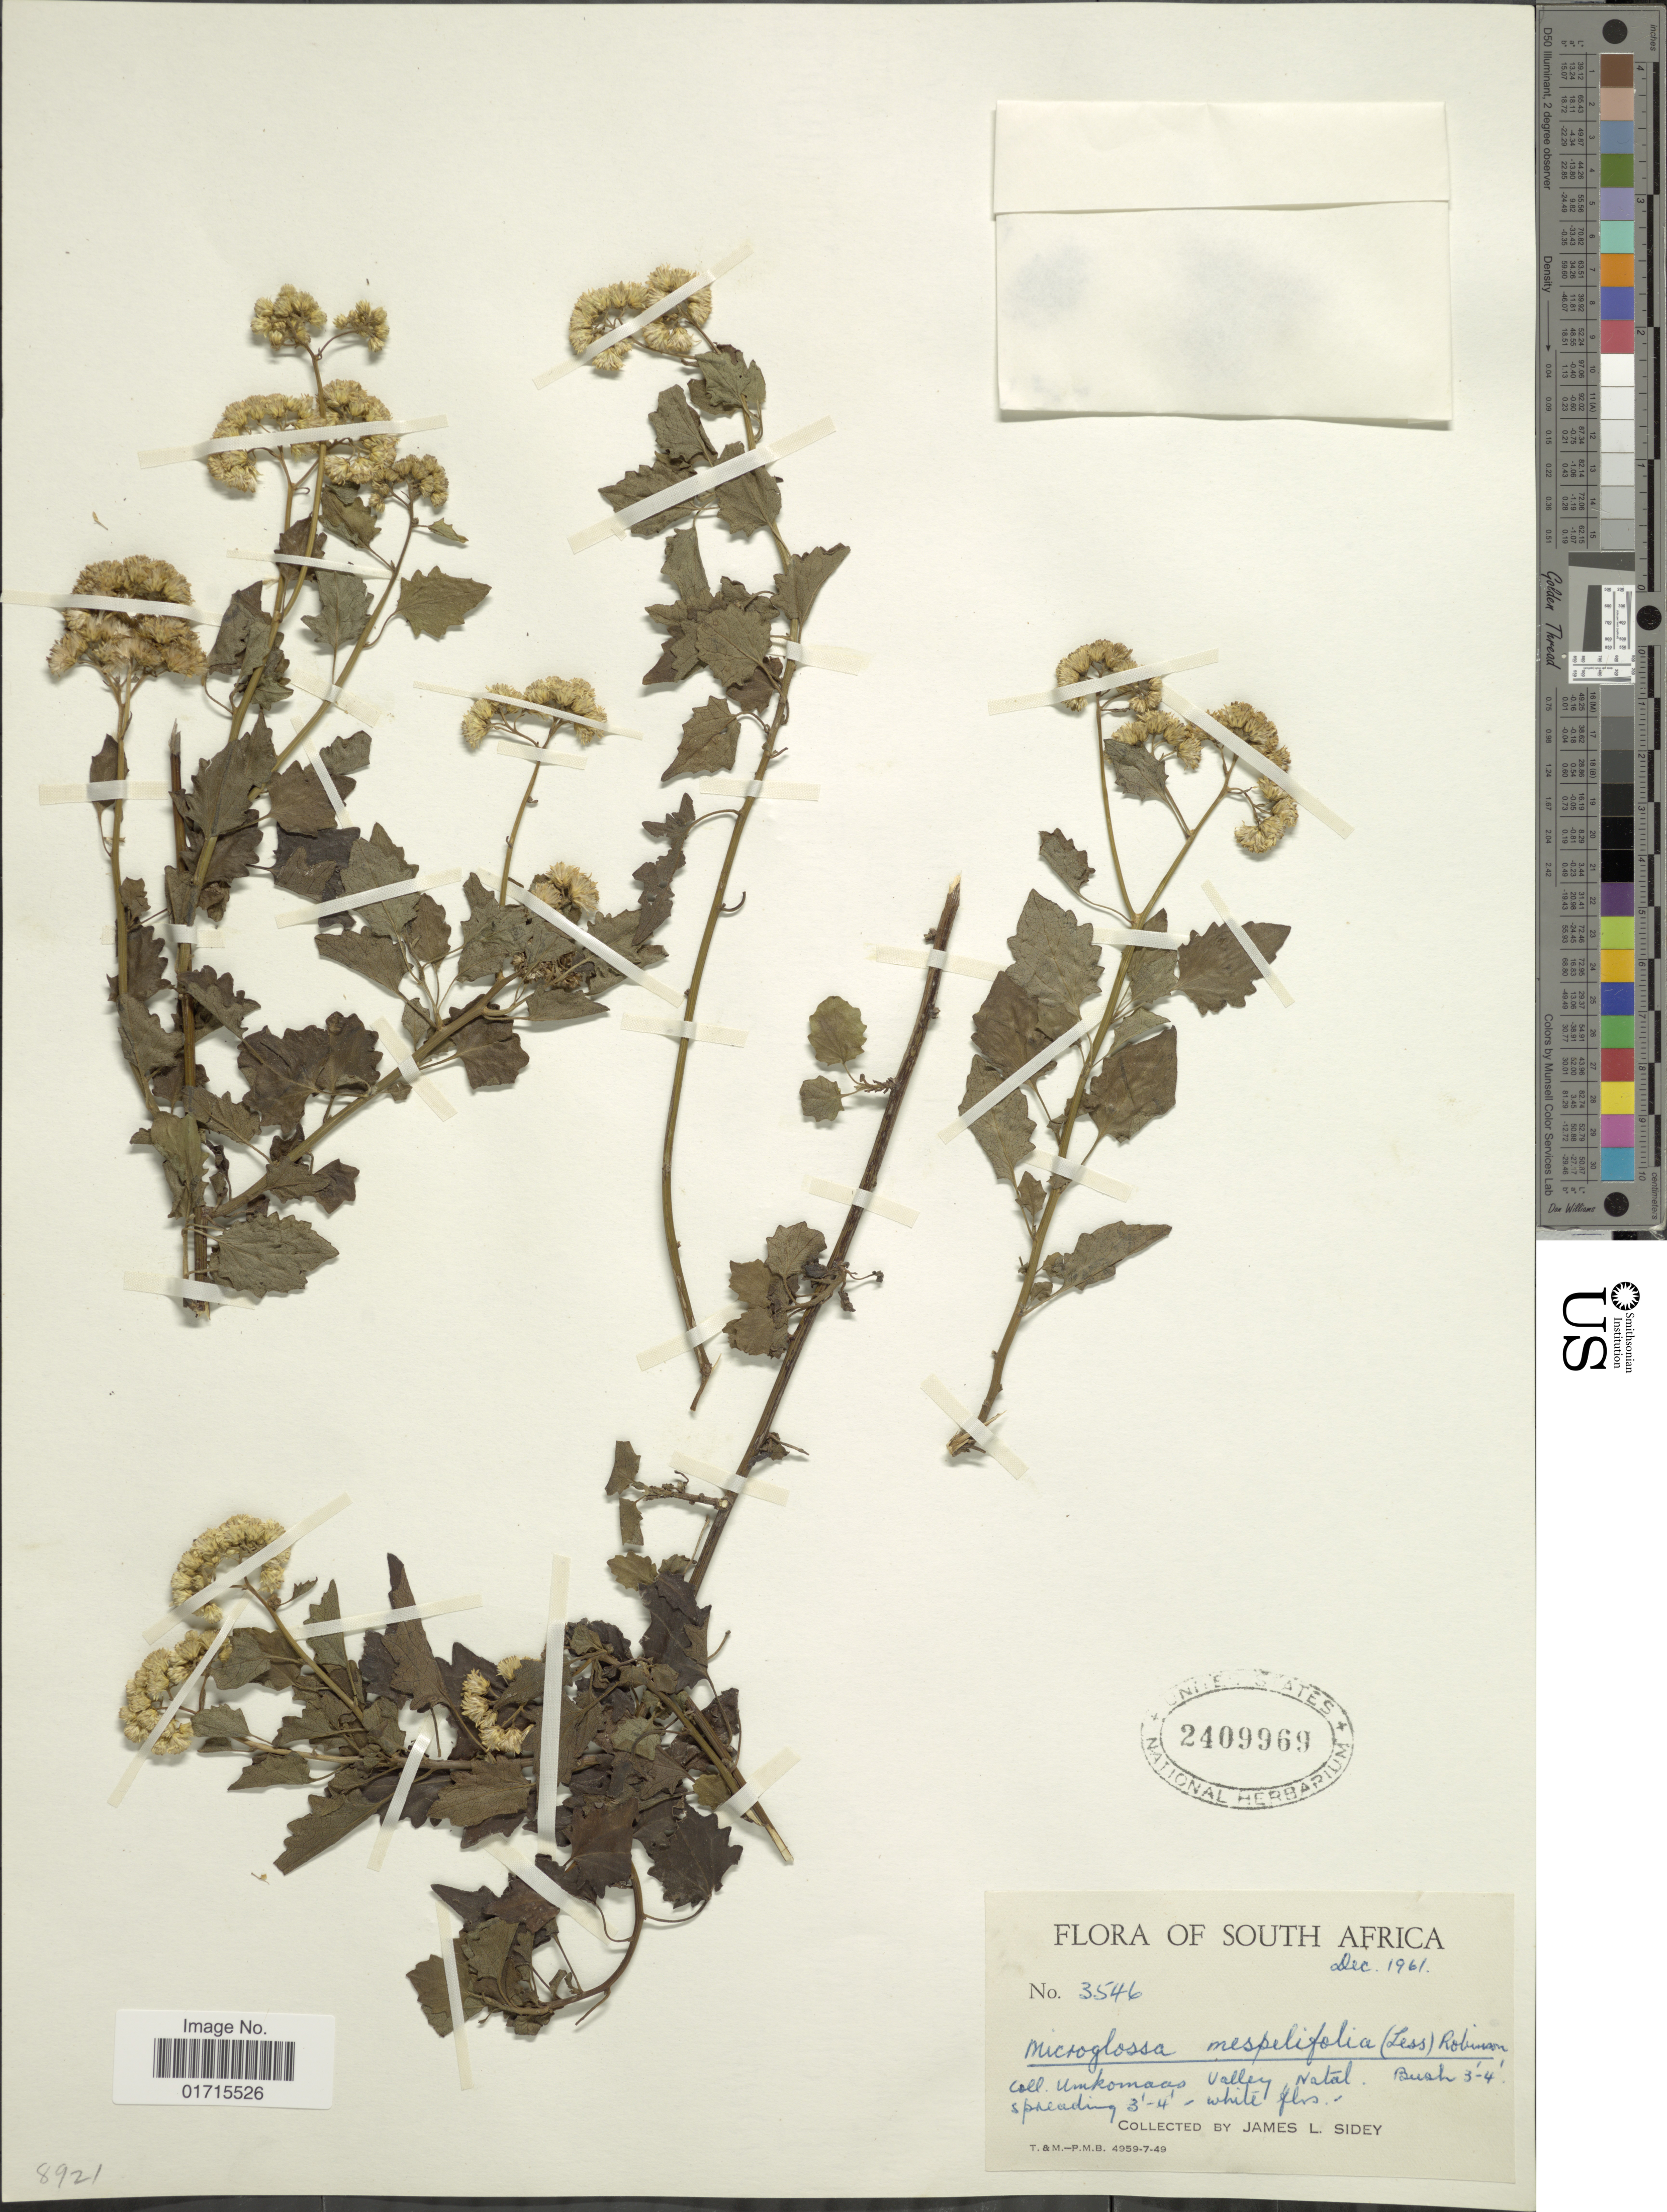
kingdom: Plantae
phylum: Tracheophyta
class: Magnoliopsida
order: Asterales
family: Asteraceae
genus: Microglossa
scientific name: Microglossa mespilifolia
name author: (Less.) B.L. Rob.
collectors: J. L. Sidey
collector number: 3546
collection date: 1961-12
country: South Africa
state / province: KwaZulu-Natal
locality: South Africa. Umkomavo Valley Natal.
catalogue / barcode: US 2409969